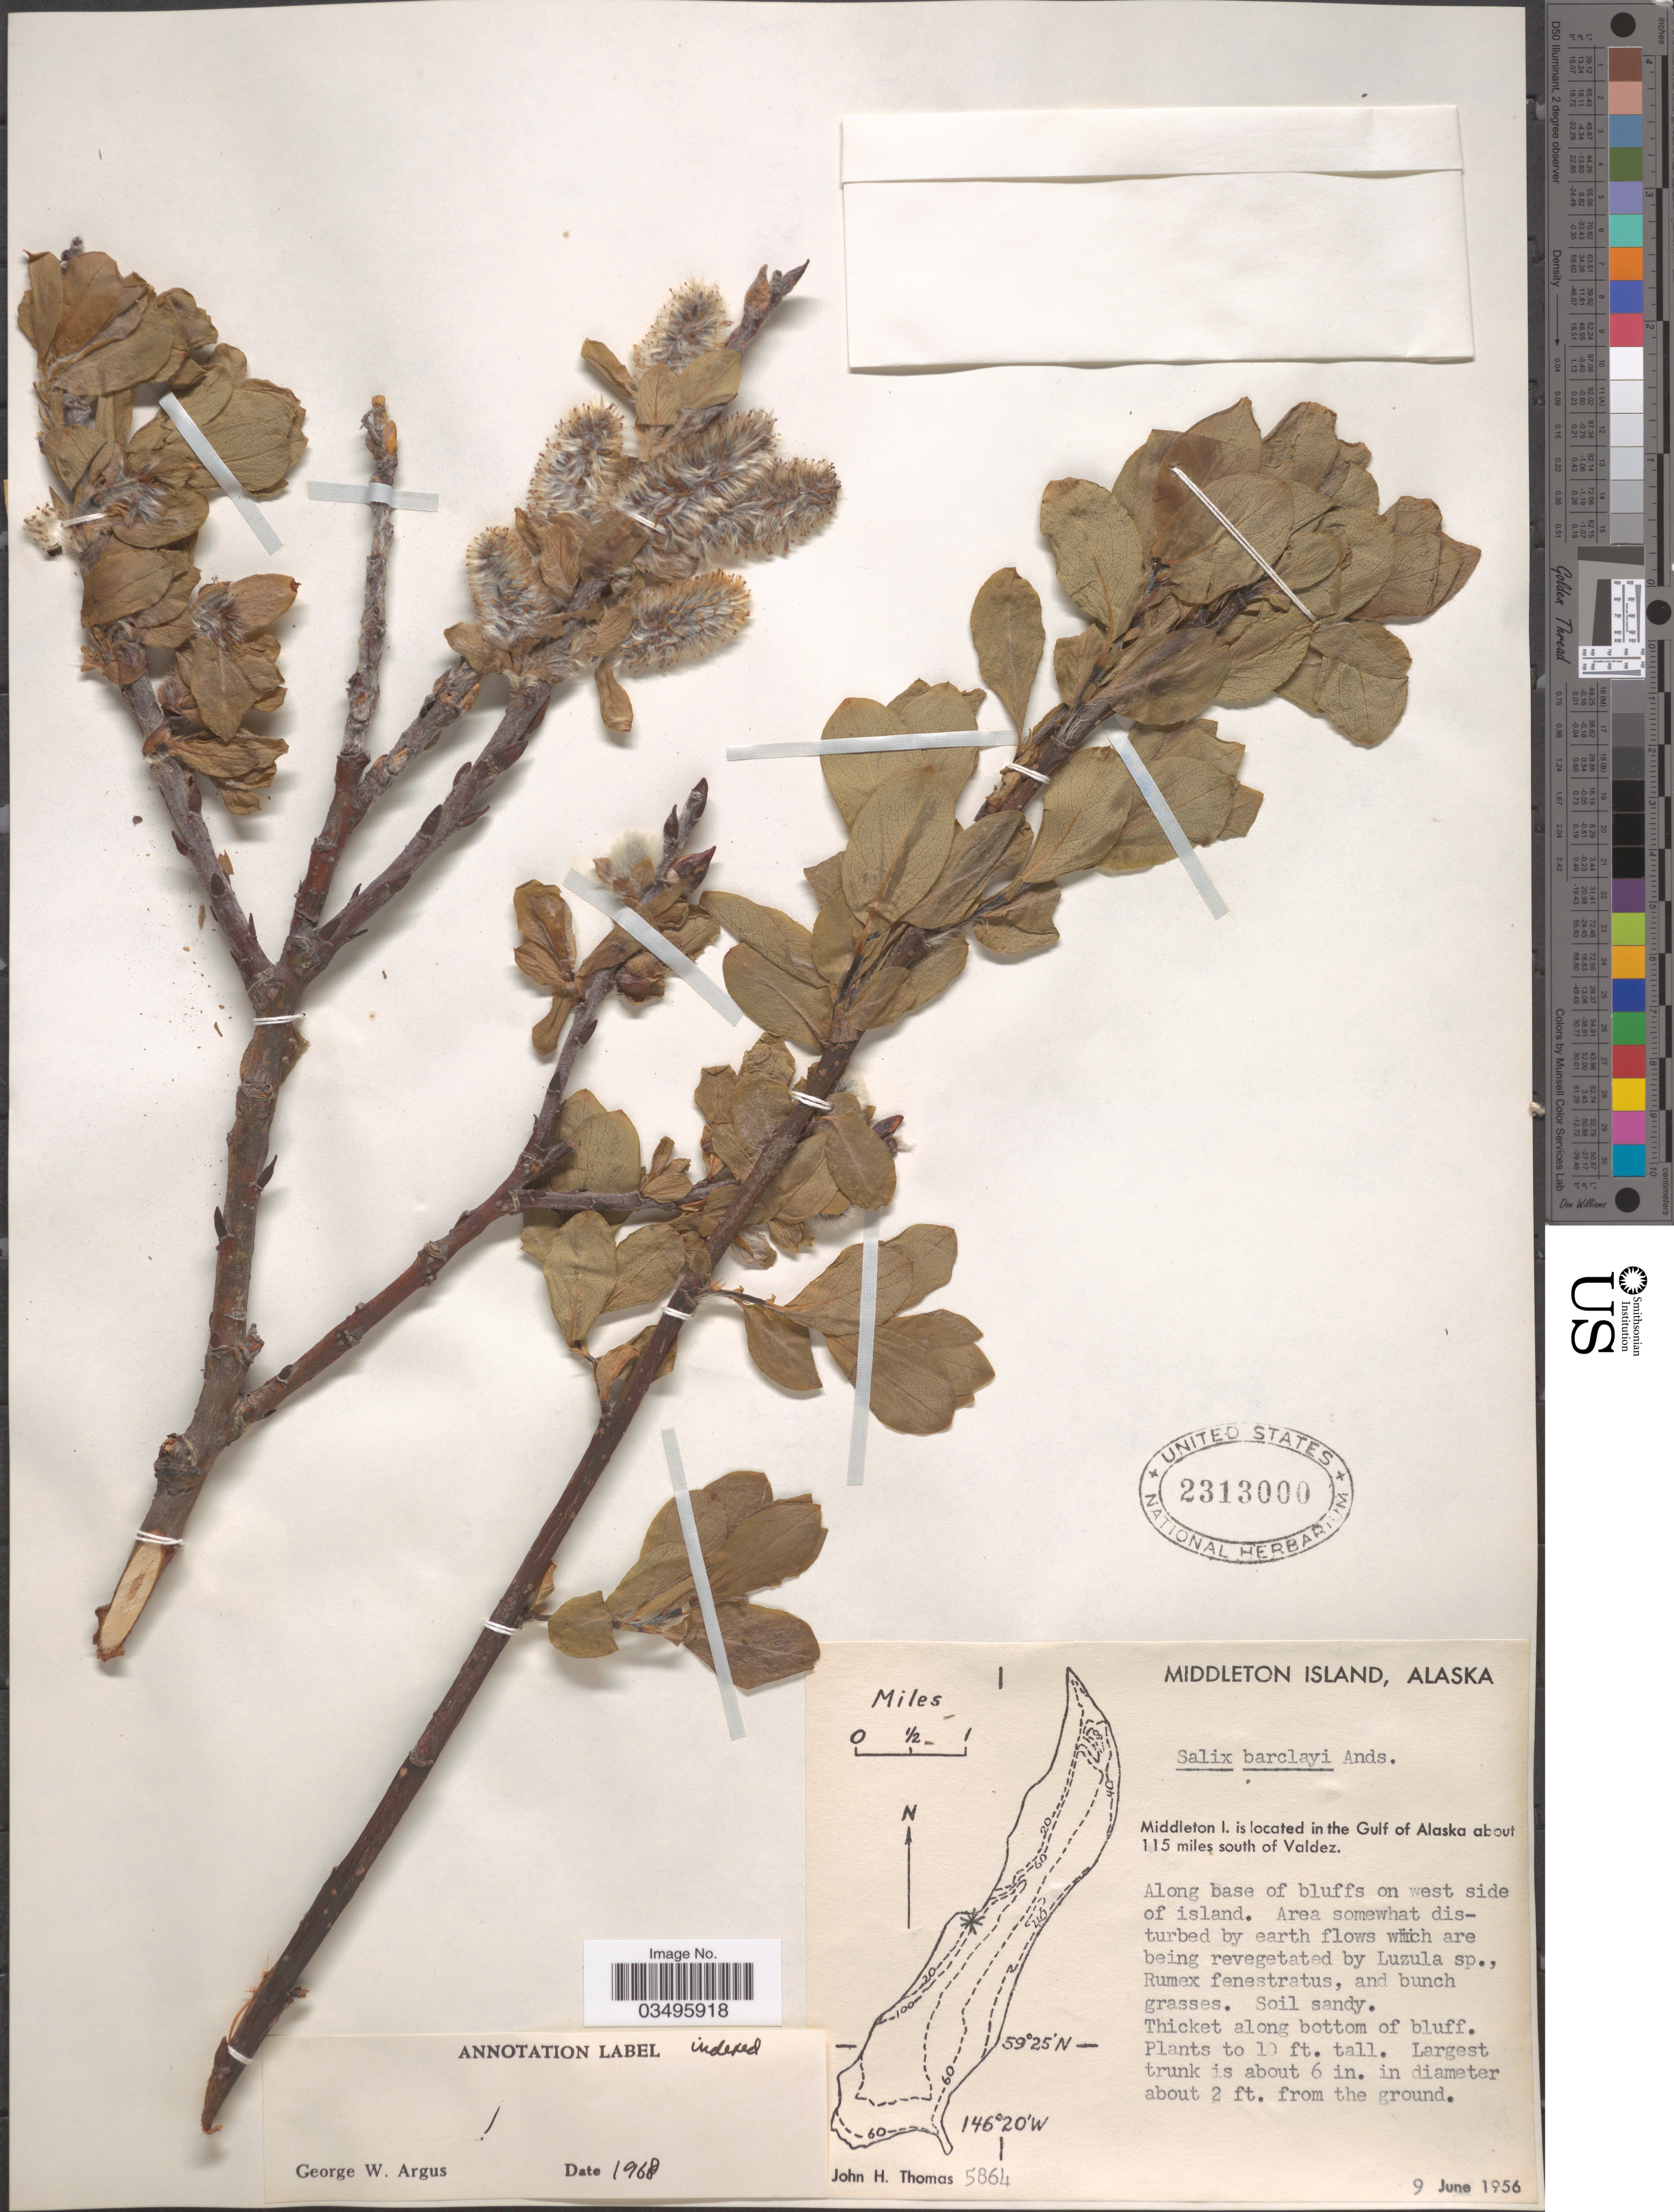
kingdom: Plantae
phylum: Tracheophyta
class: Magnoliopsida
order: Malpighiales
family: Salicaceae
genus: Salix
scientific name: Salix barclayi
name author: Andersson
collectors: J. H. Thomas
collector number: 5864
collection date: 1956-06-09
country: United States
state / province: Alaska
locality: Middleton Island. Middleton I. is located in the Gulf of Alaska about 115 miles south of Valdez. Along base of bluffs on west side of island.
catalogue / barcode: US 2313000